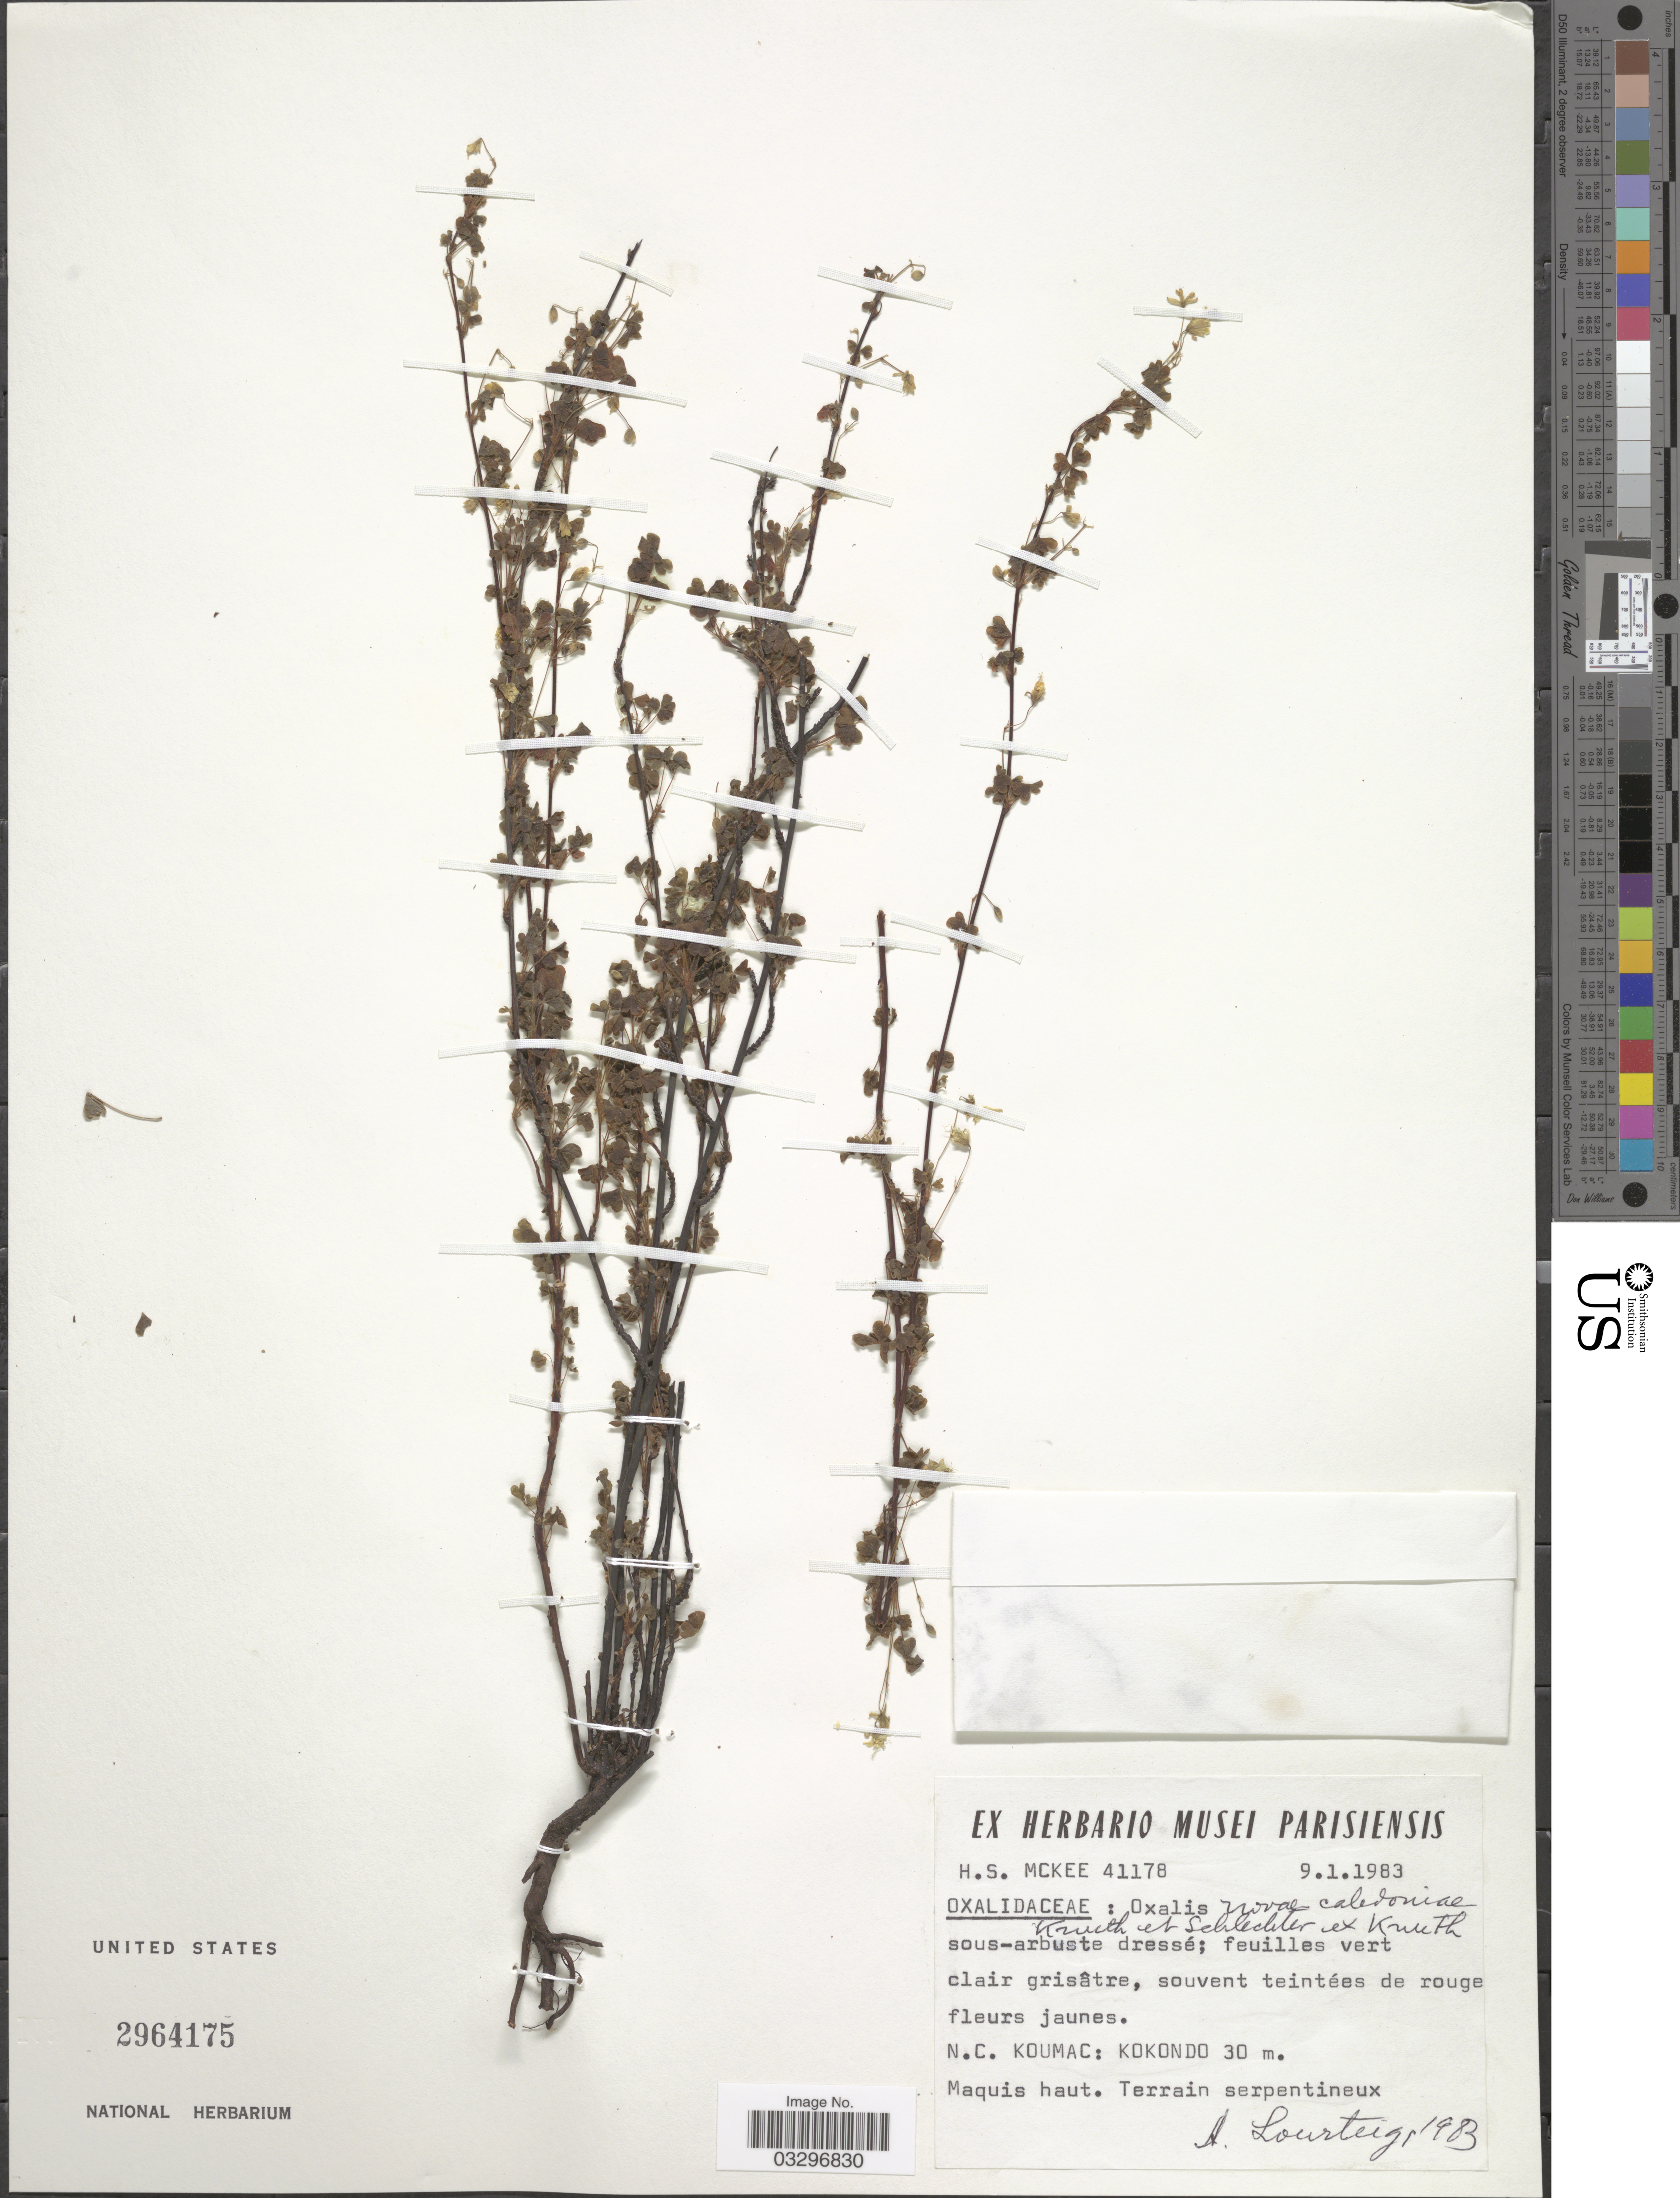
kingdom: Plantae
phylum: Tracheophyta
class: Magnoliopsida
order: Oxalidales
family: Oxalidaceae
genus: Oxalis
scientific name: Oxalis novae-caledoniae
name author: R. Knuth & Schltr.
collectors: H. S. McKee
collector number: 41178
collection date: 1983-01-09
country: New Caledonia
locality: N.C. Koumac: Kokondo.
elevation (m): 30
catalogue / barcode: US 2964175